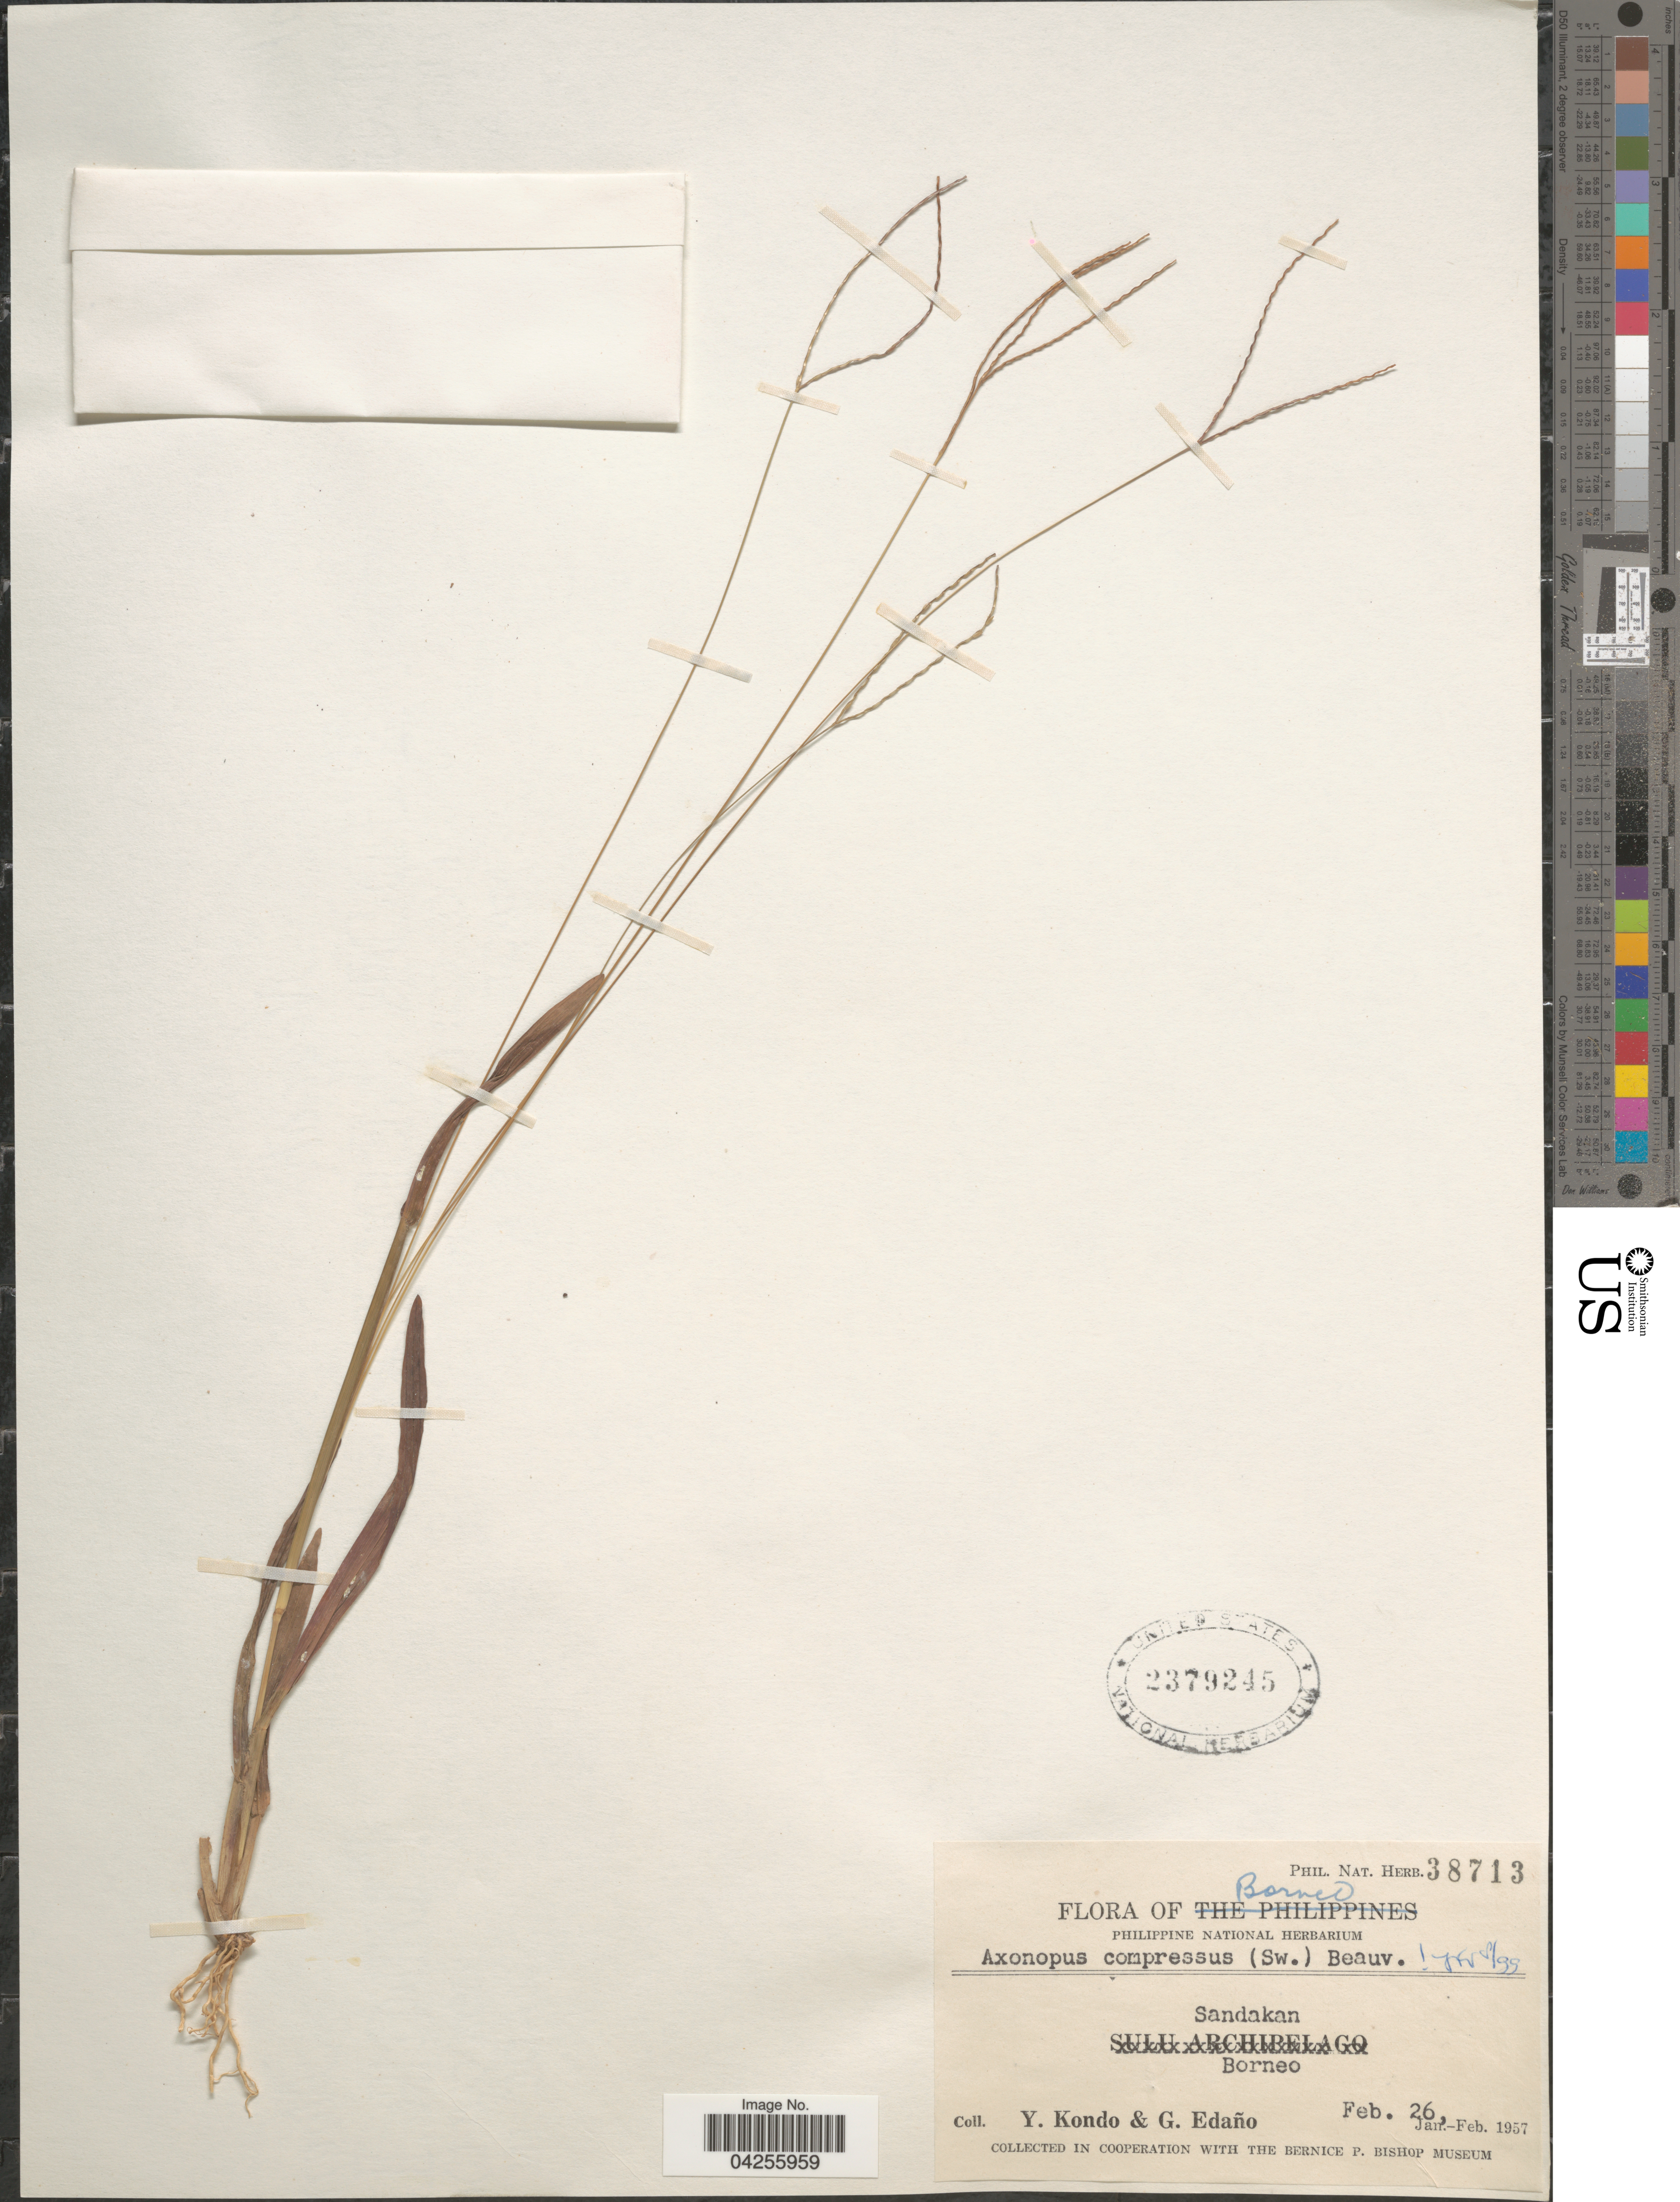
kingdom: Plantae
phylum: Tracheophyta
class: Liliopsida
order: Poales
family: Poaceae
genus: Axonopus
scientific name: Axonopus compressus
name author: (Sw.) P. Beauv.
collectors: Y. Kondo & G. Edaño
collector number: PHIL. NAT. HERB. 38713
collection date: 1957-02-26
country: Malaysia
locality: Borneo. Sandakan.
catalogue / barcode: US 2379245